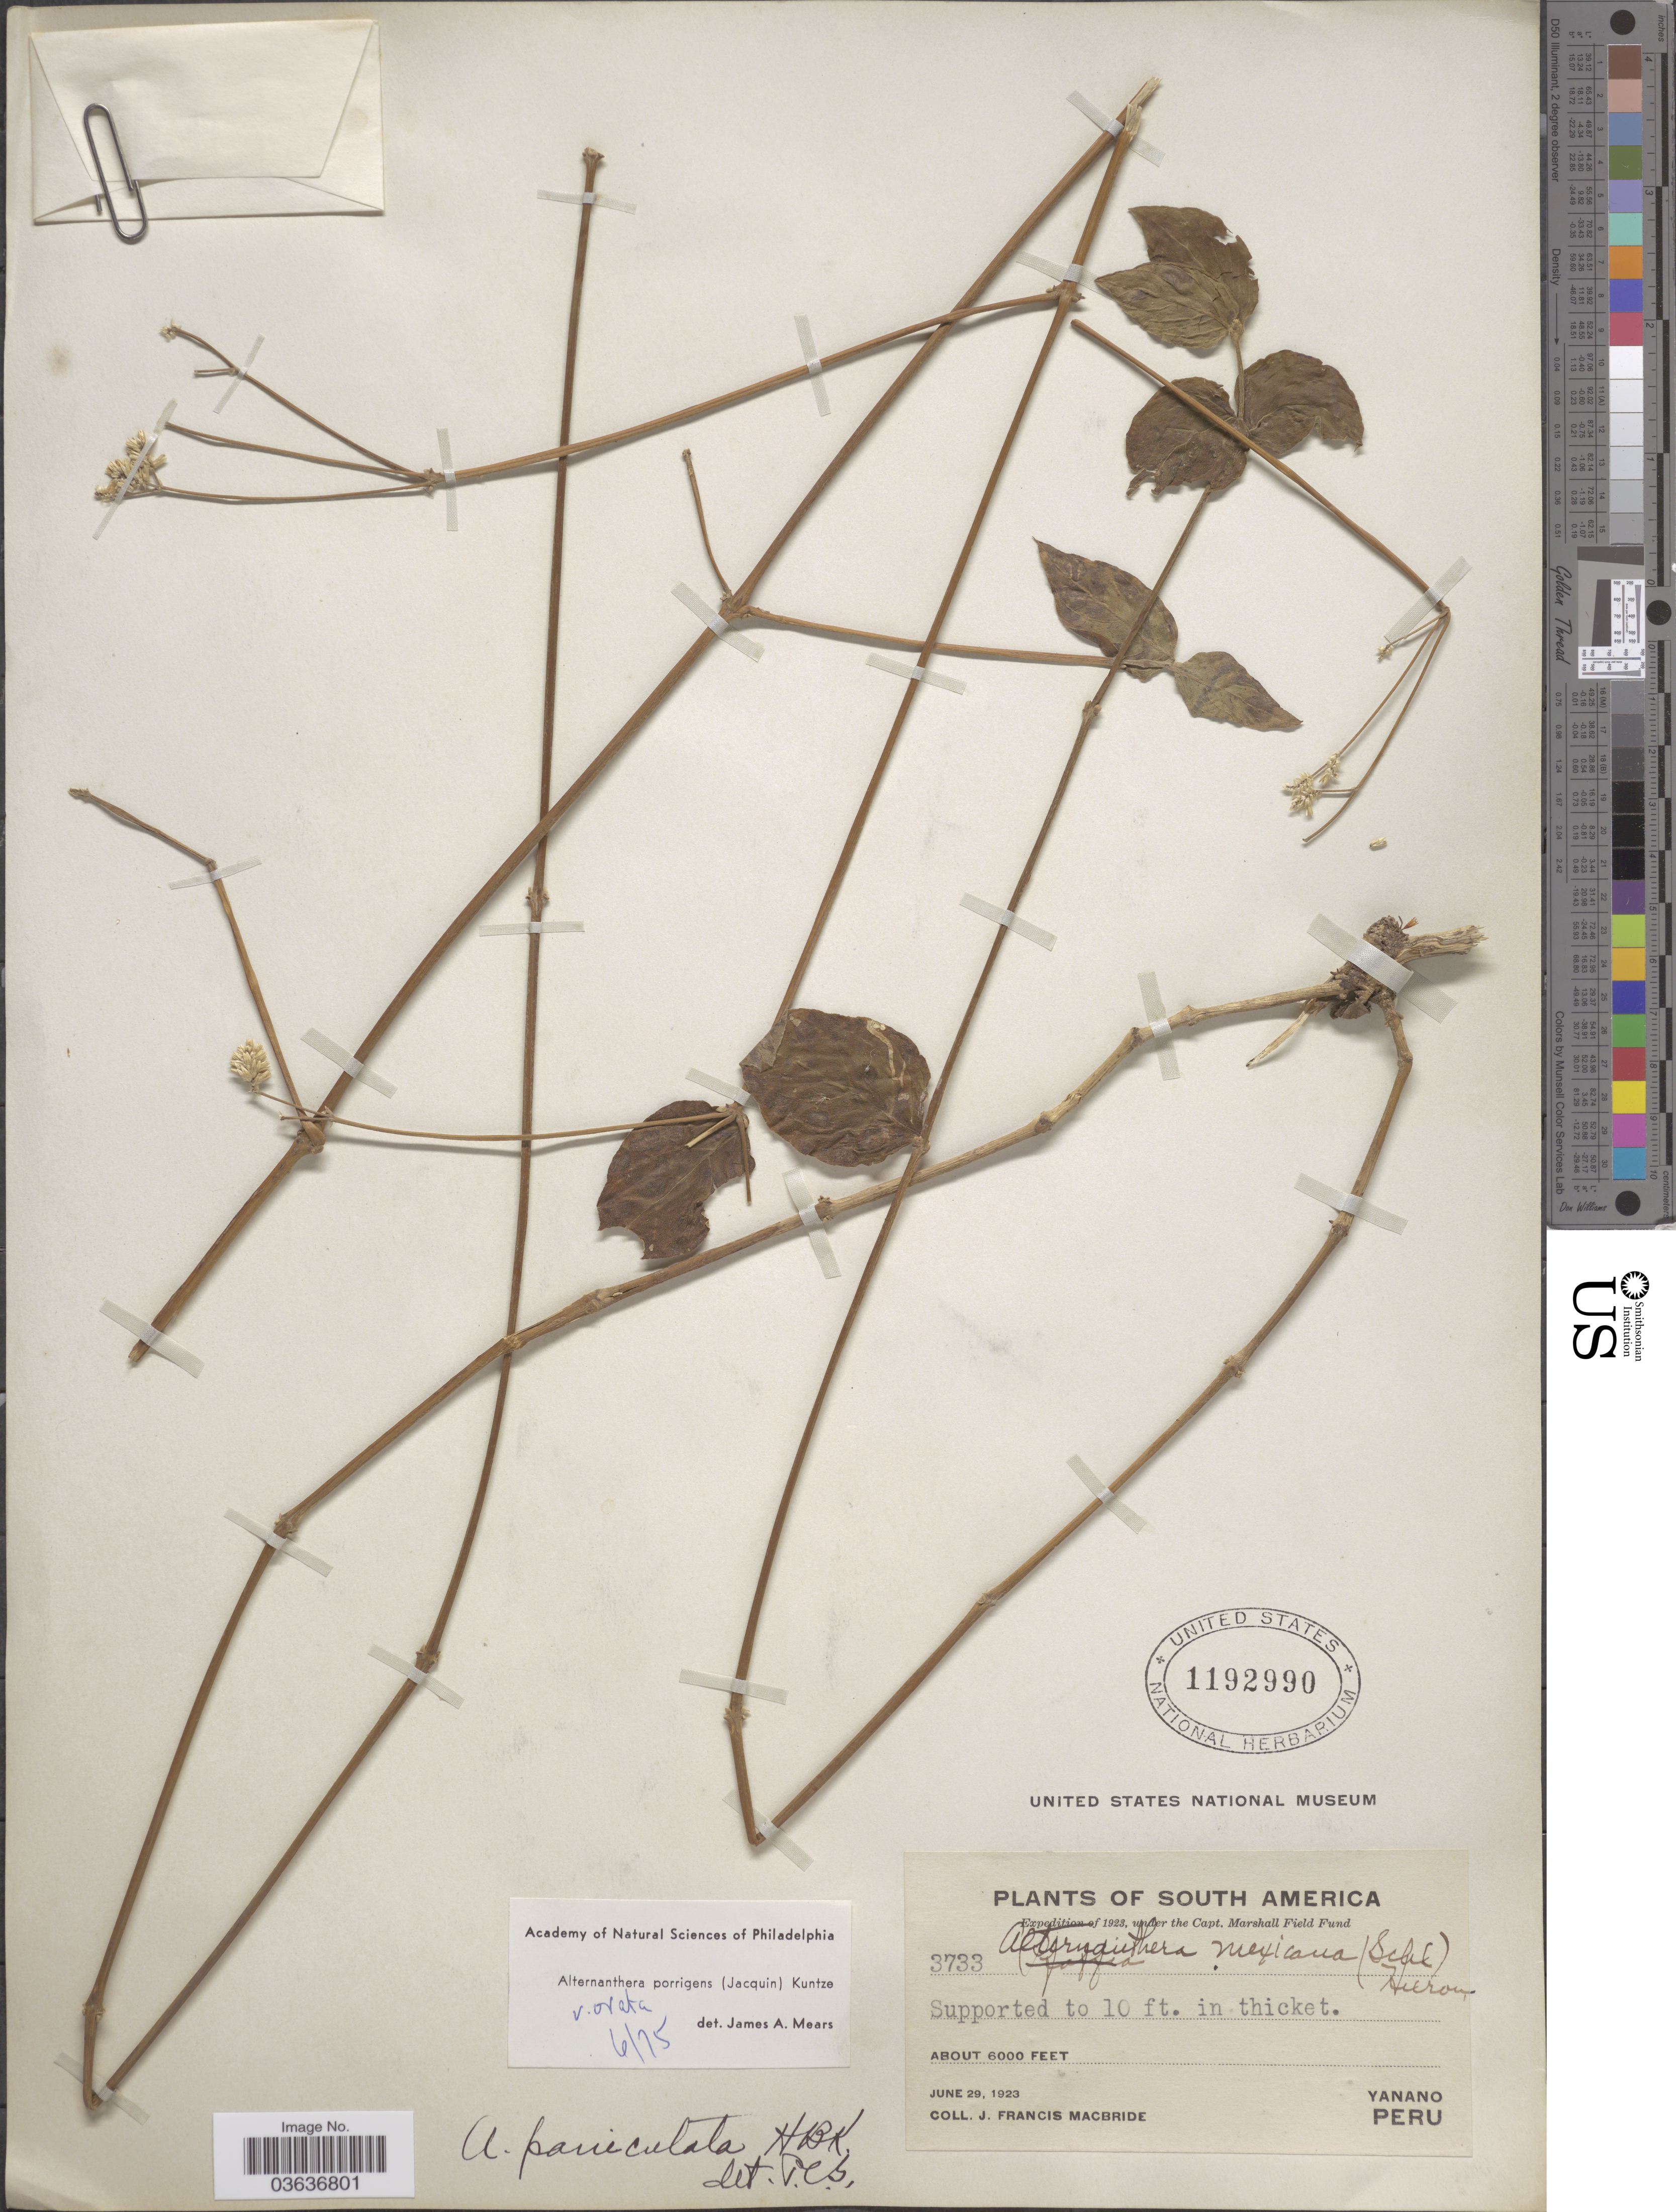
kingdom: Plantae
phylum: Tracheophyta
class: Magnoliopsida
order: Caryophyllales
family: Amaranthaceae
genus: Alternanthera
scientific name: Alternanthera porrigens var. ovata Mears var. nov. ined.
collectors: J. F. Macbride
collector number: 3733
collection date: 1923-06-29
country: Peru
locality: Yanano.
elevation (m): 1829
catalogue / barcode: US 1192990